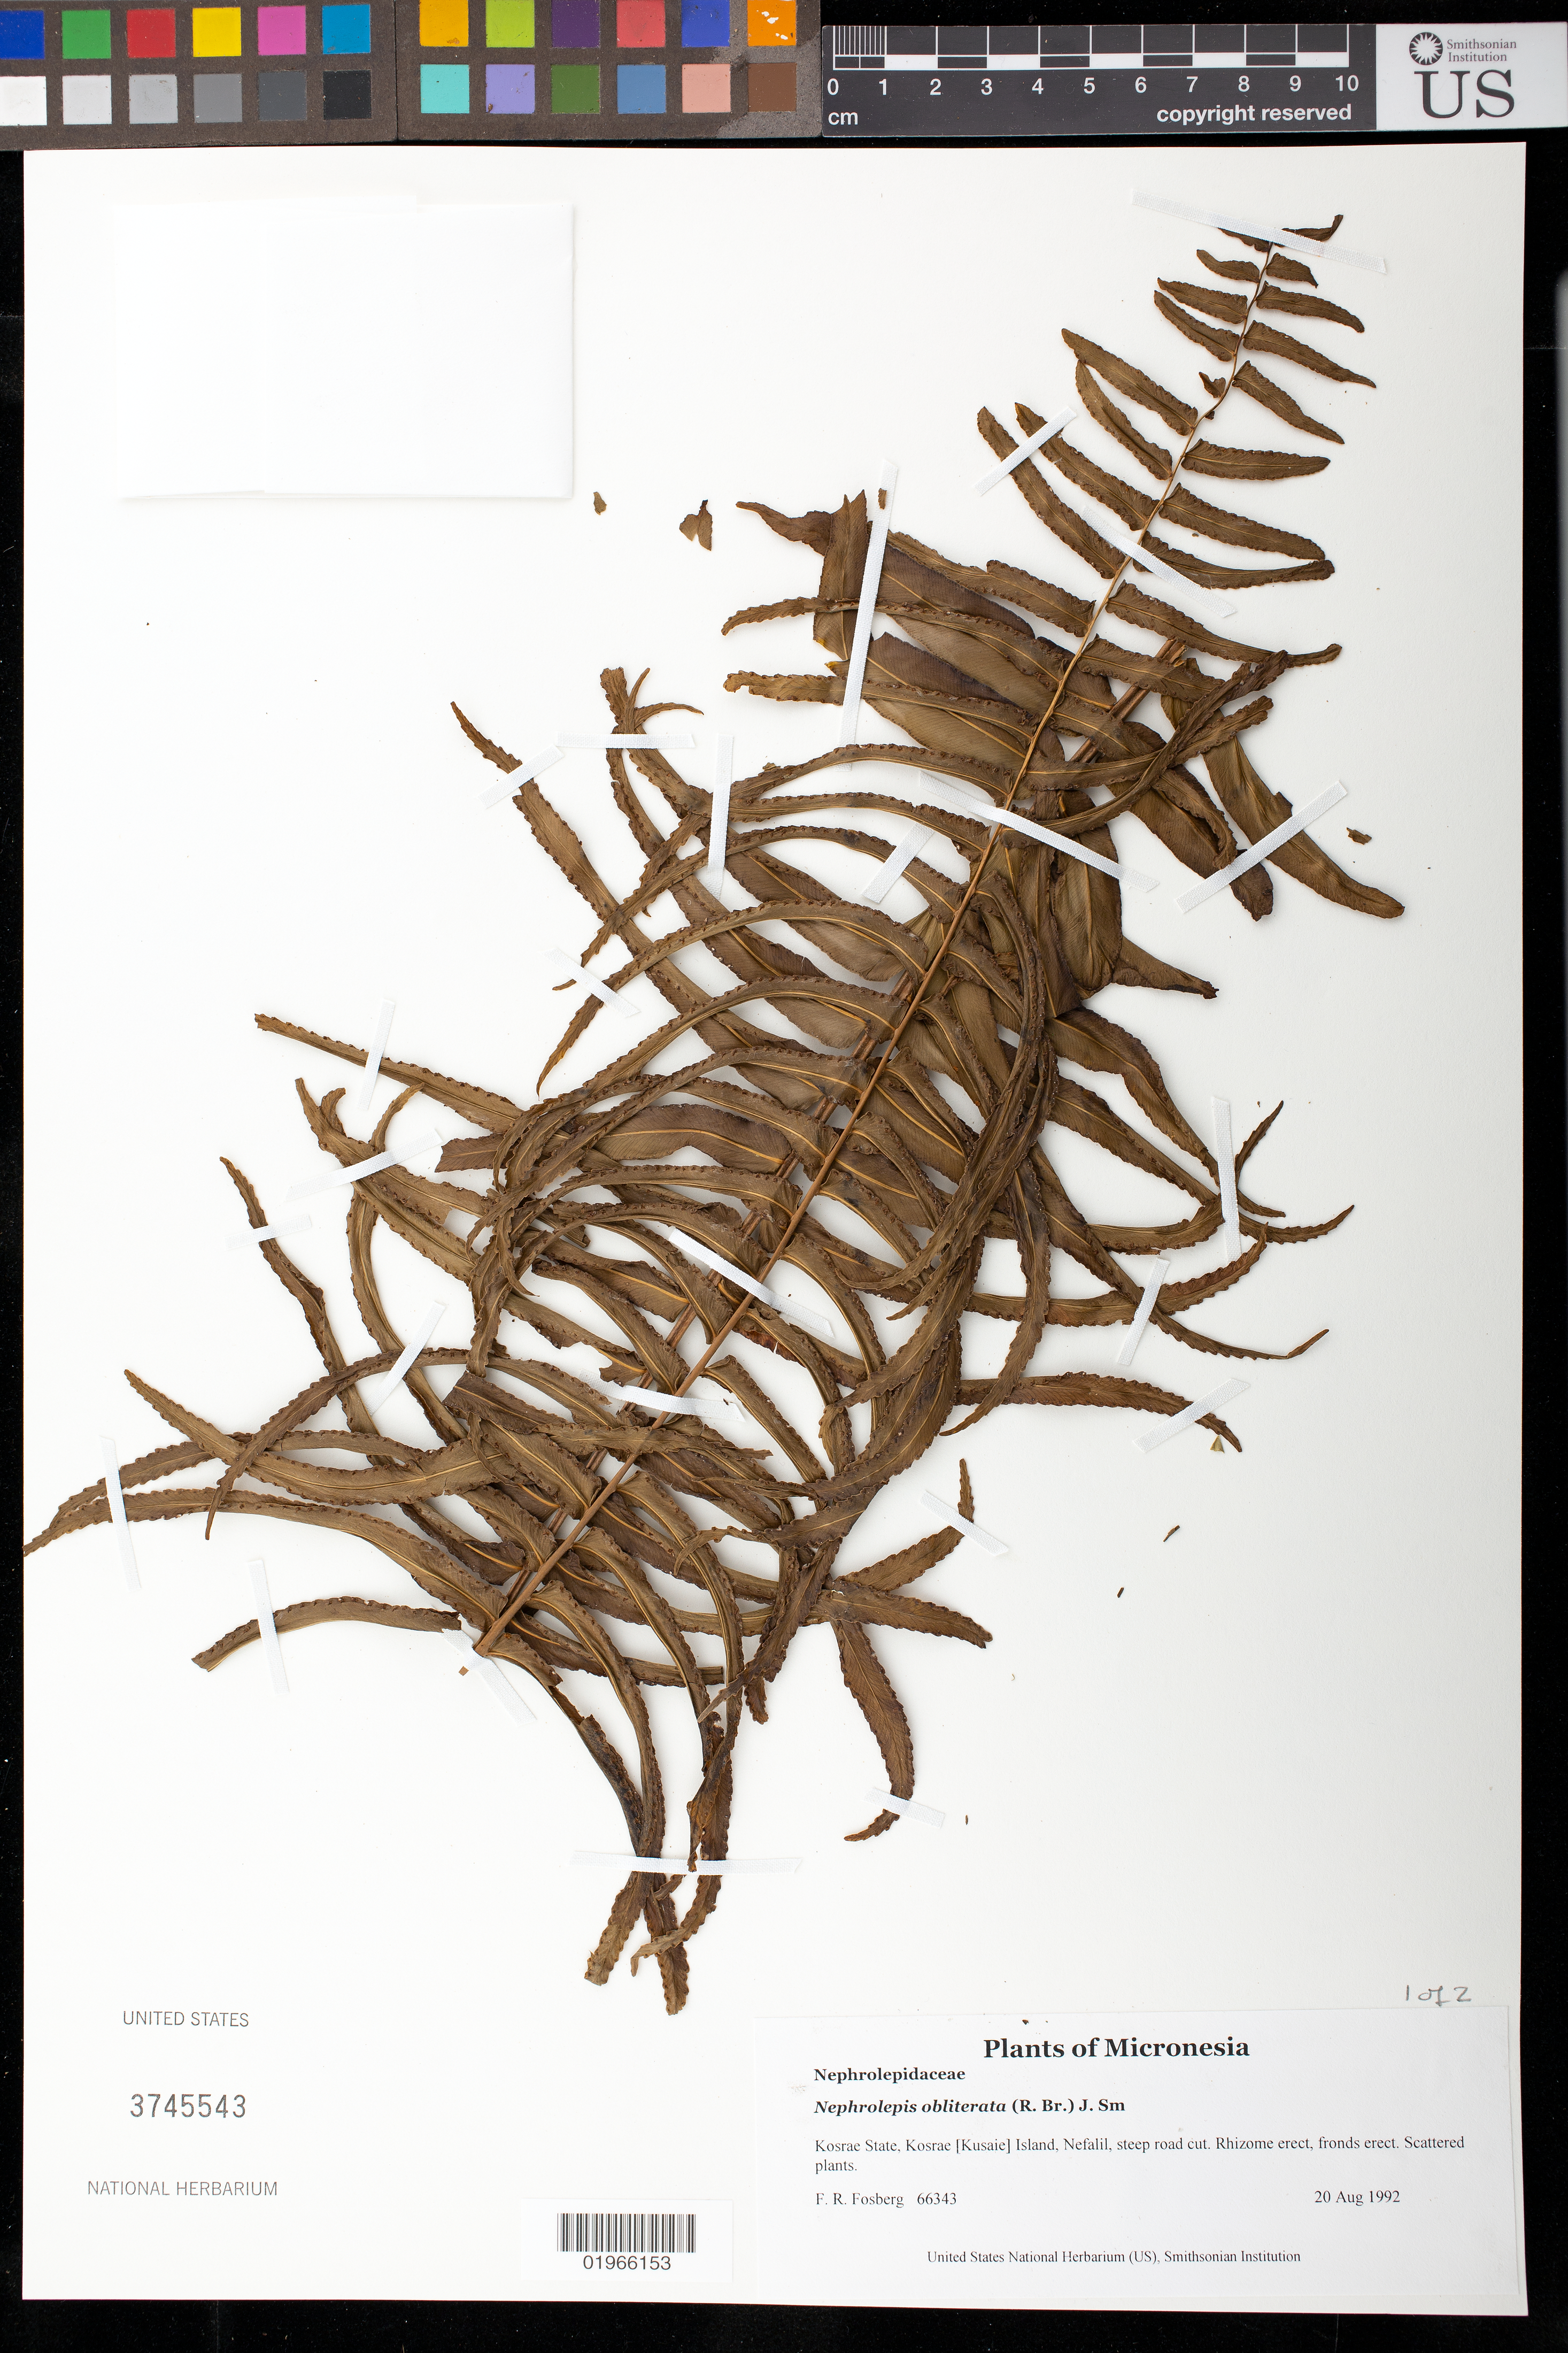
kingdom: Plantae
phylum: Tracheophyta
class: Polypodiopsida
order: Polypodiales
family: Nephrolepidaceae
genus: Nephrolepis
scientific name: Nephrolepis obliterata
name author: (R. Br.) J. Sm.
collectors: F. R. Fosberg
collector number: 66343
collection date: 1992-08-20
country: Micronesia, Federated States of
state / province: Kosrae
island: Kosrae [Kusaie]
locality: Nefalil, steep road cut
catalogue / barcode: US 3745543